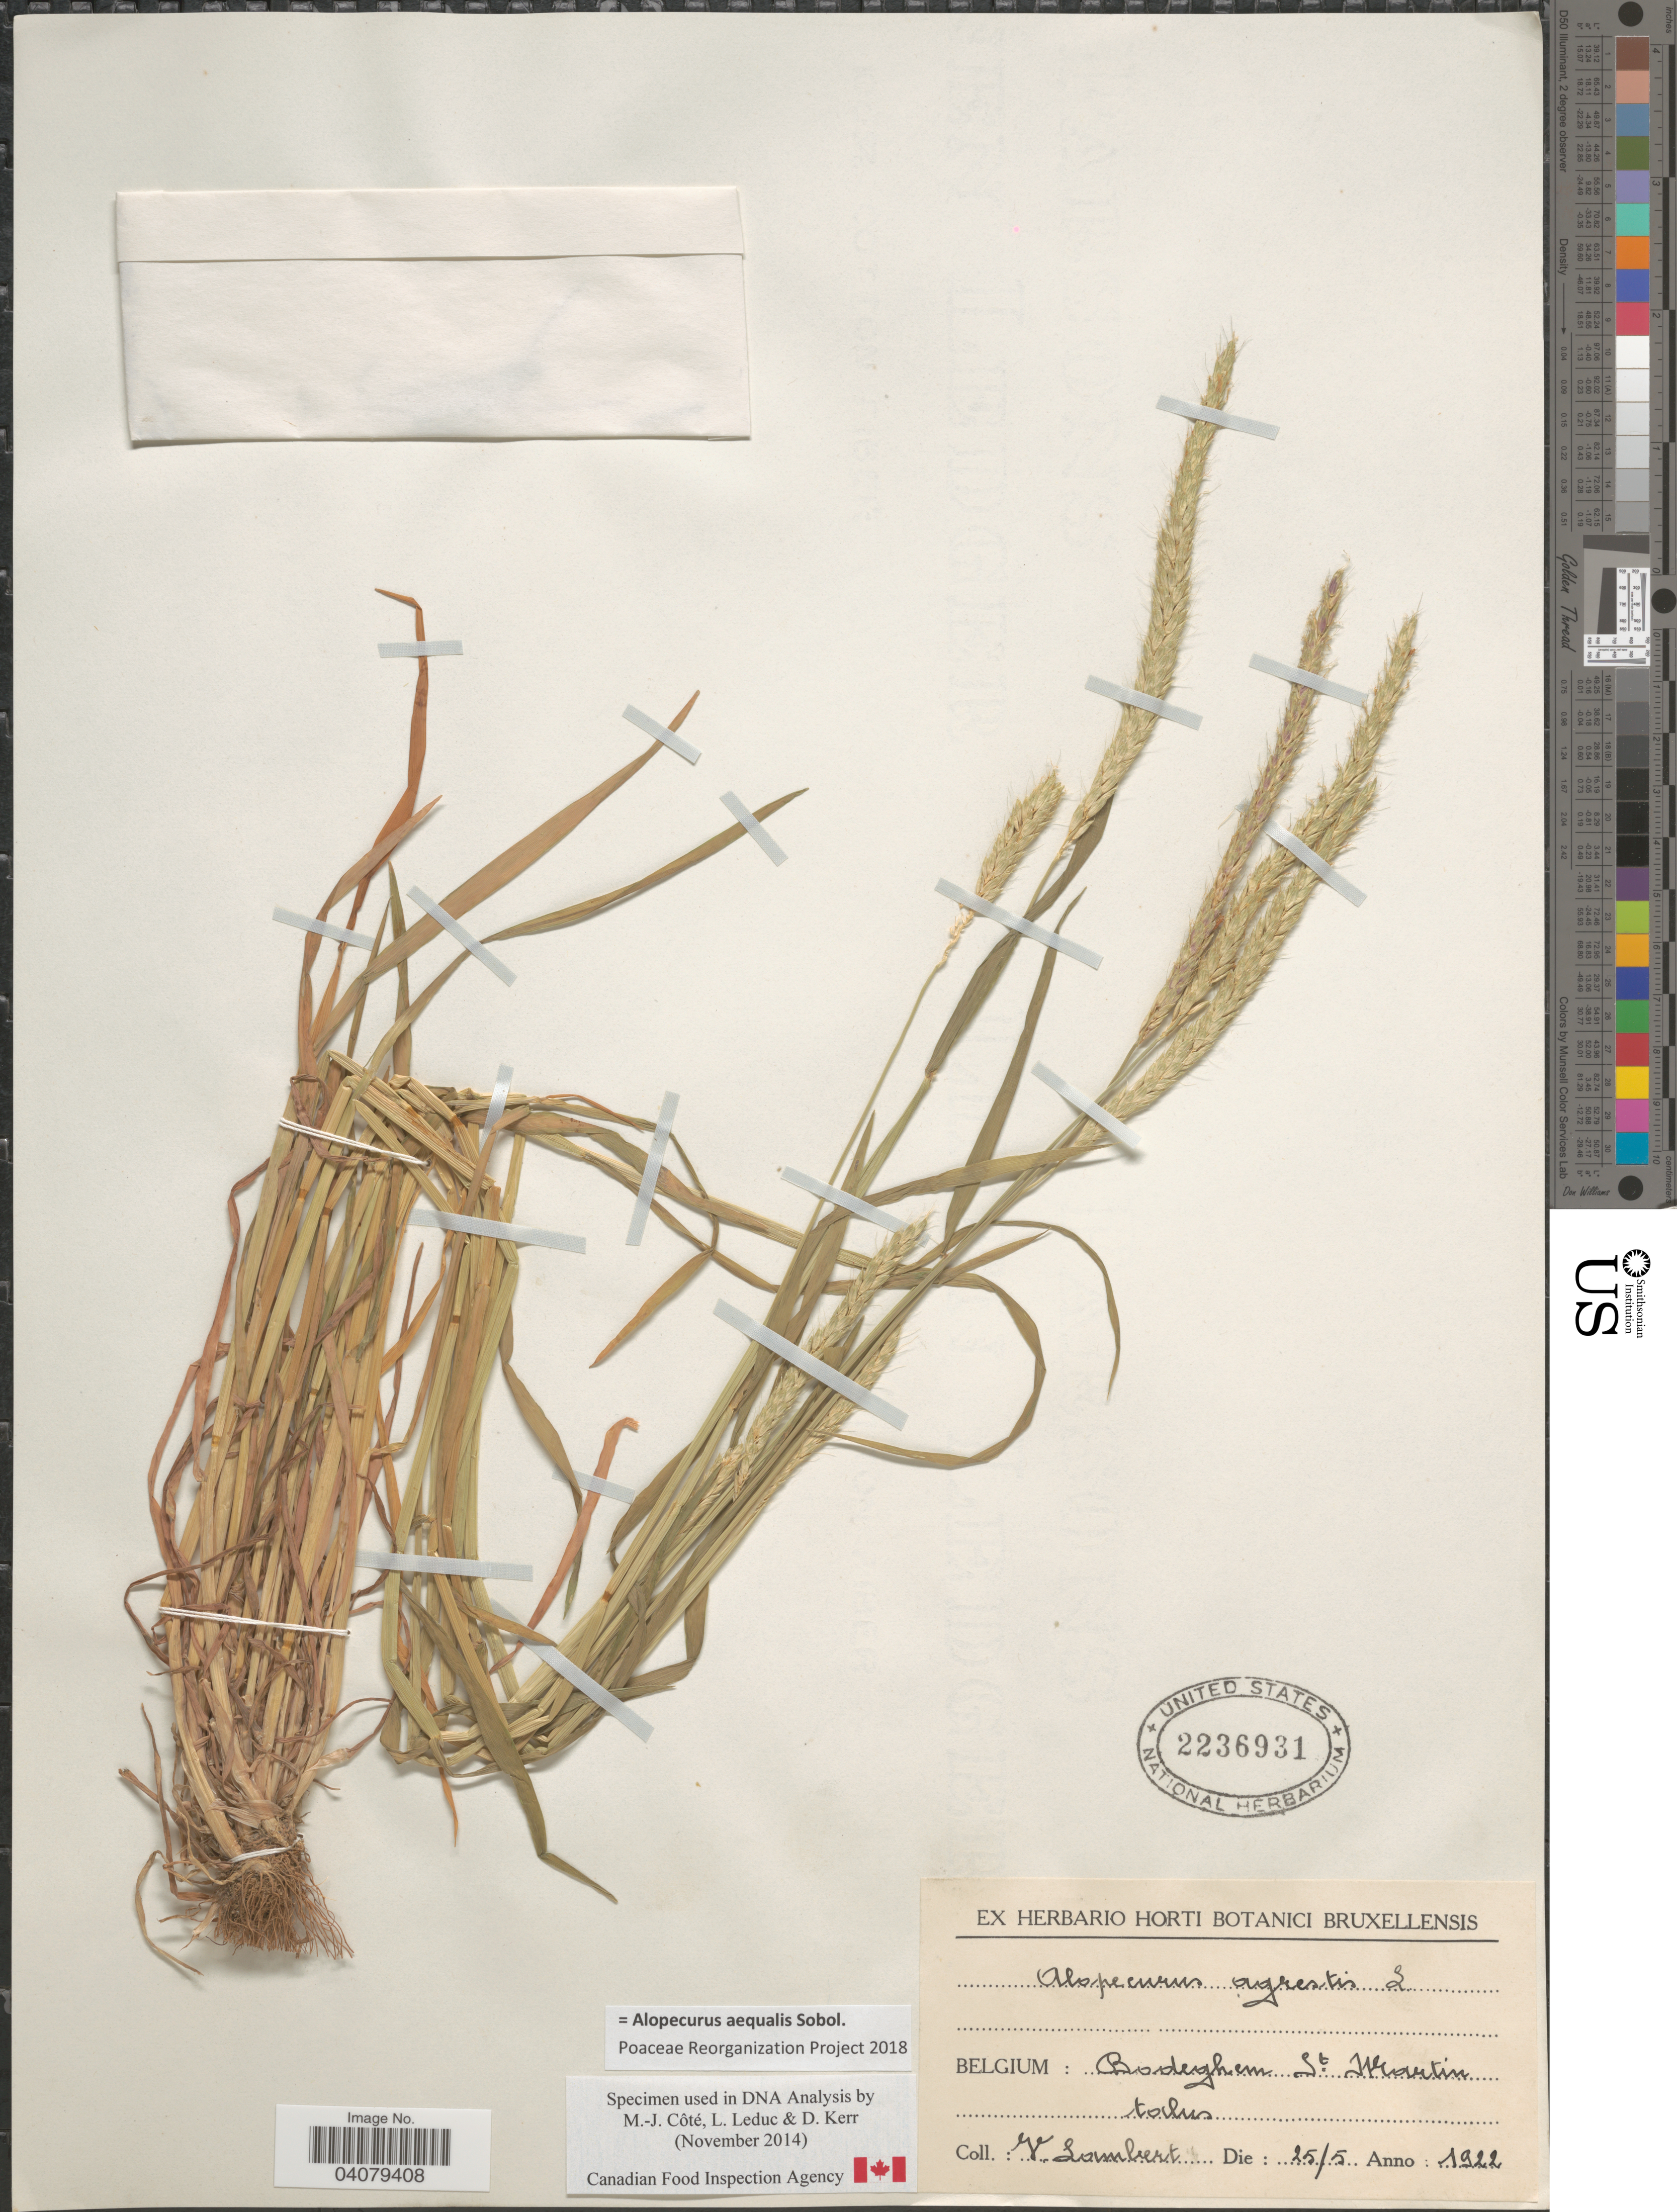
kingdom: Plantae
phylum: Tracheophyta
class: Liliopsida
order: Poales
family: Poaceae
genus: Alopecurus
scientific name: Alopecurus arundinaceus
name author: Poir.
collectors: V. Lambert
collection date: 1922-05-25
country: Belgium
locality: Bodeghem St. Martin, talus.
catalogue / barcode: US 2236931